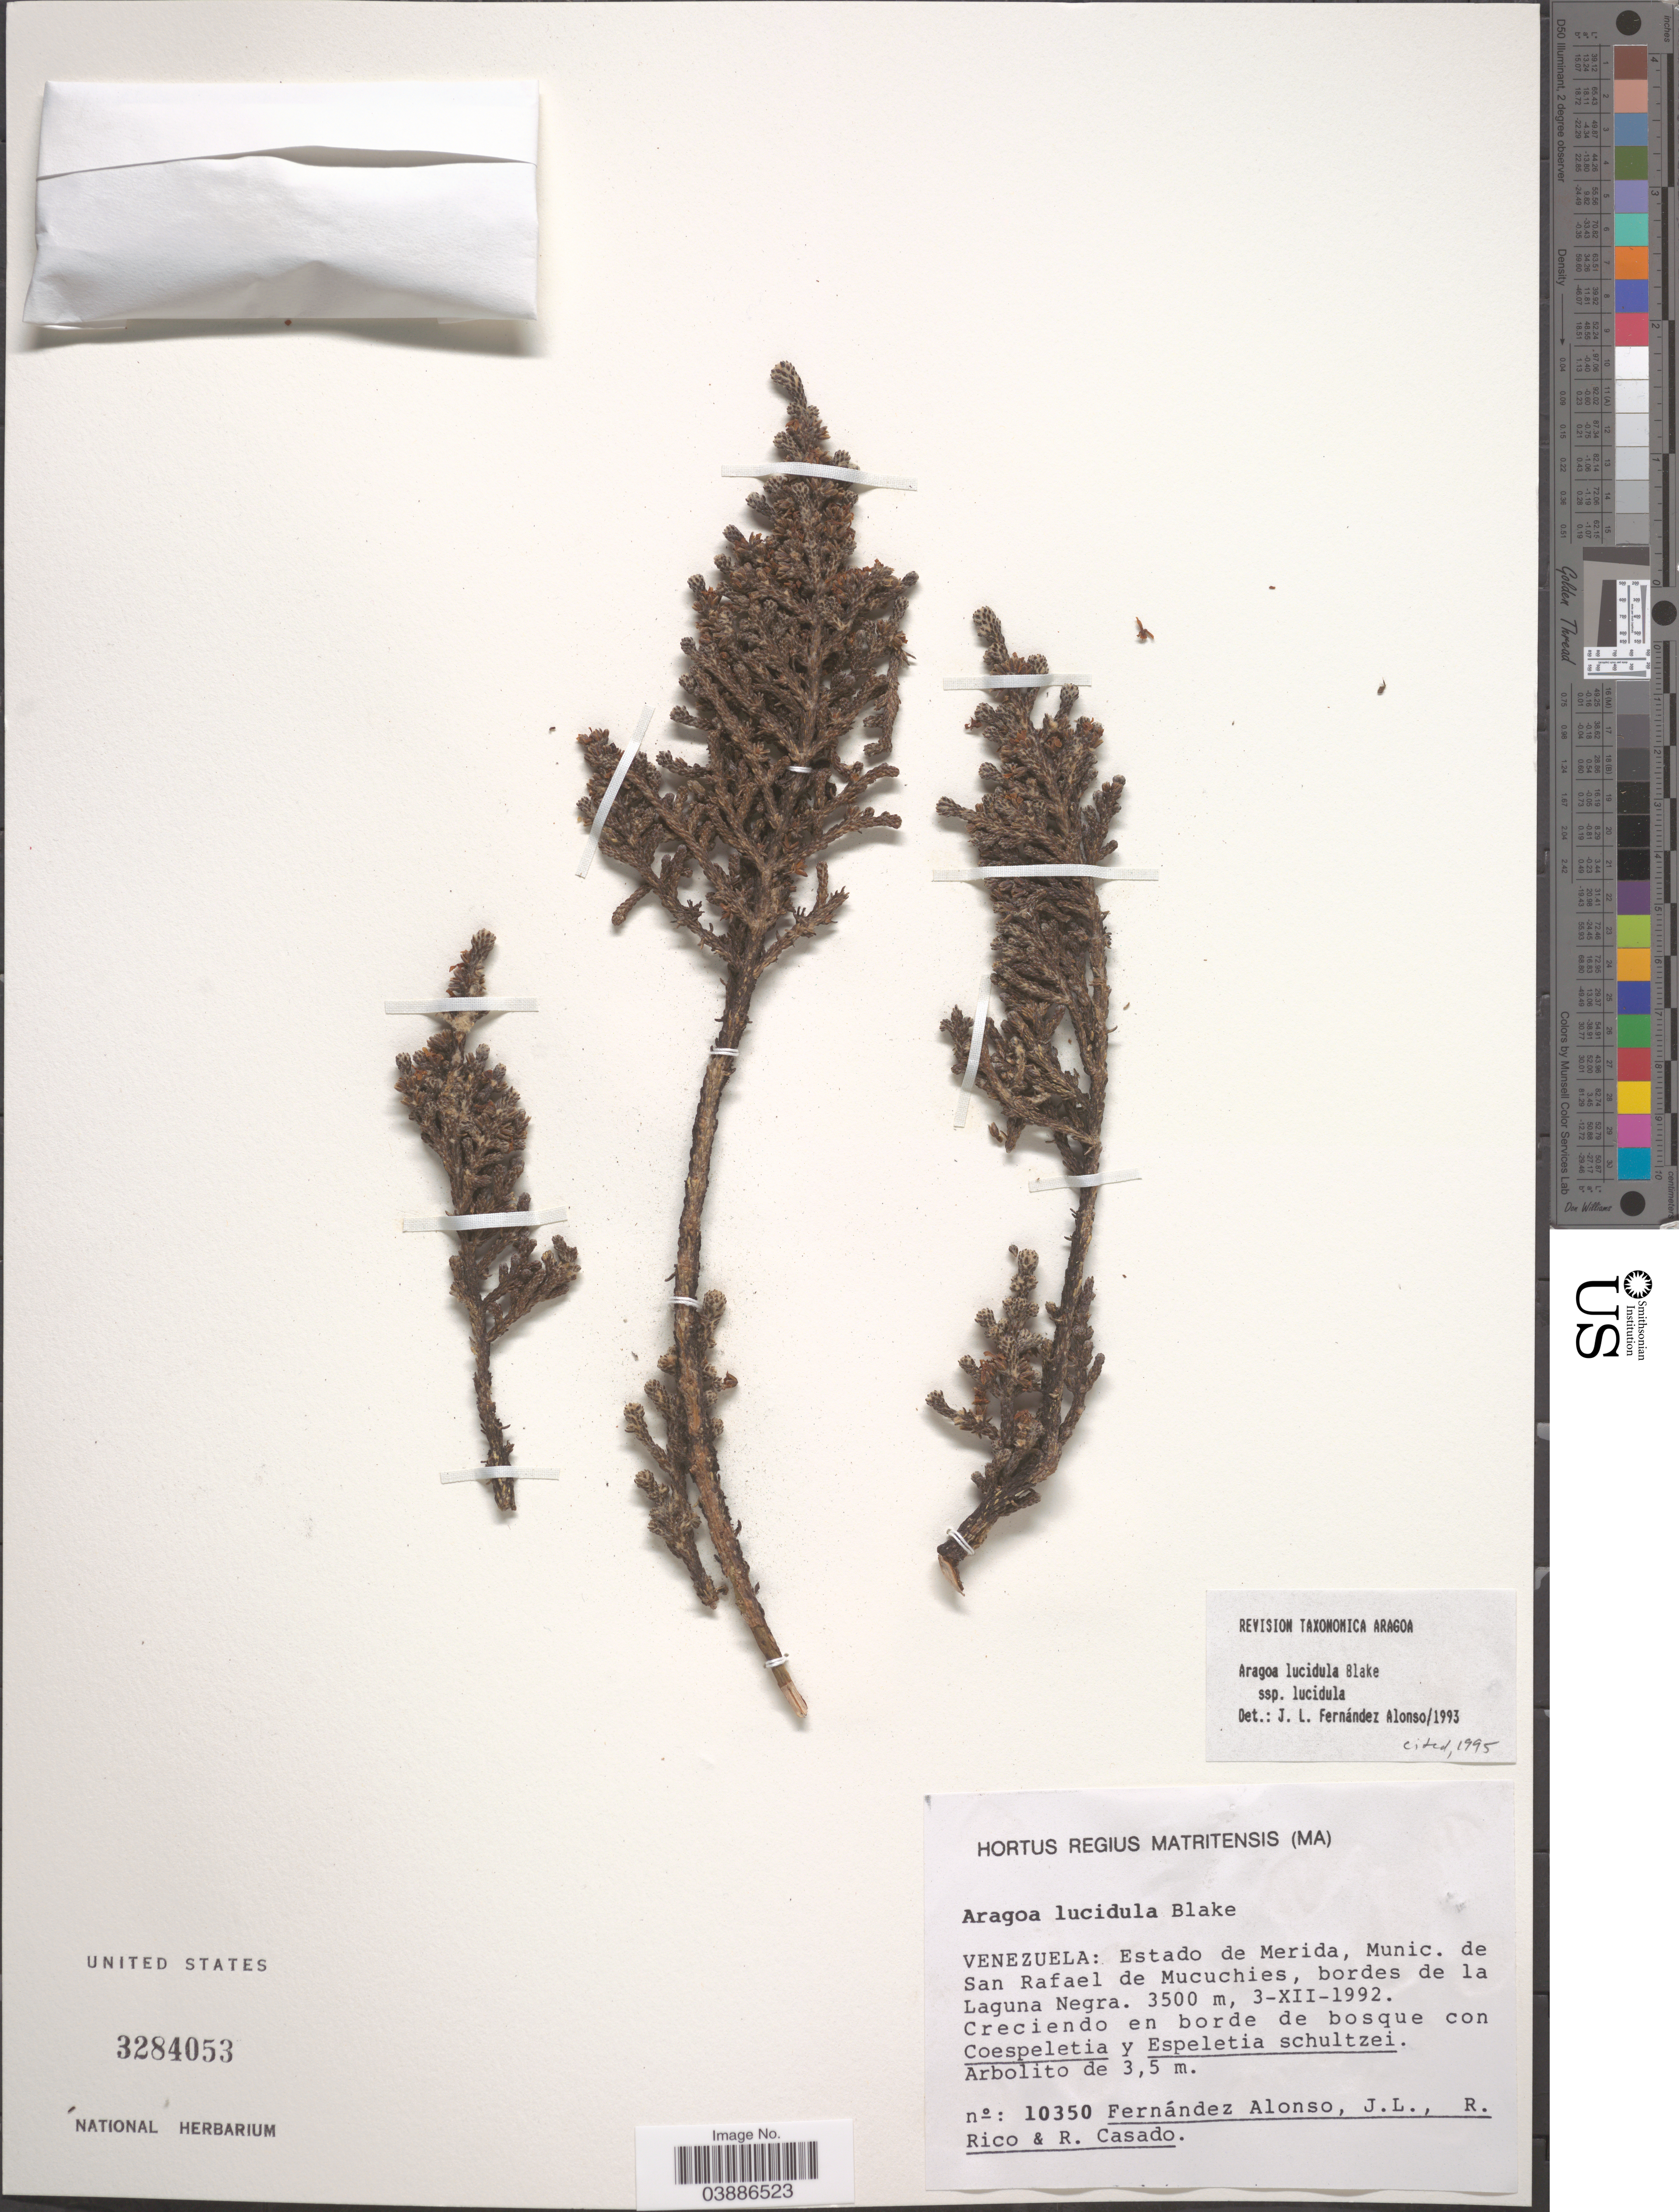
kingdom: Plantae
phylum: Tracheophyta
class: Magnoliopsida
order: Lamiales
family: Plantaginaceae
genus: Aragoa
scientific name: Aragoa lucidula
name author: S.F. Blake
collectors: J. L. Fernández-Alonso, R. Rico & R. Casado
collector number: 10350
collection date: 1992-12-03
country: Venezuela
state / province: Merida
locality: Estado de Merida, Munic. de San Rafael de Mucuchies, bordes de la Laguna Negra.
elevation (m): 3500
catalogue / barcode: US 3284053